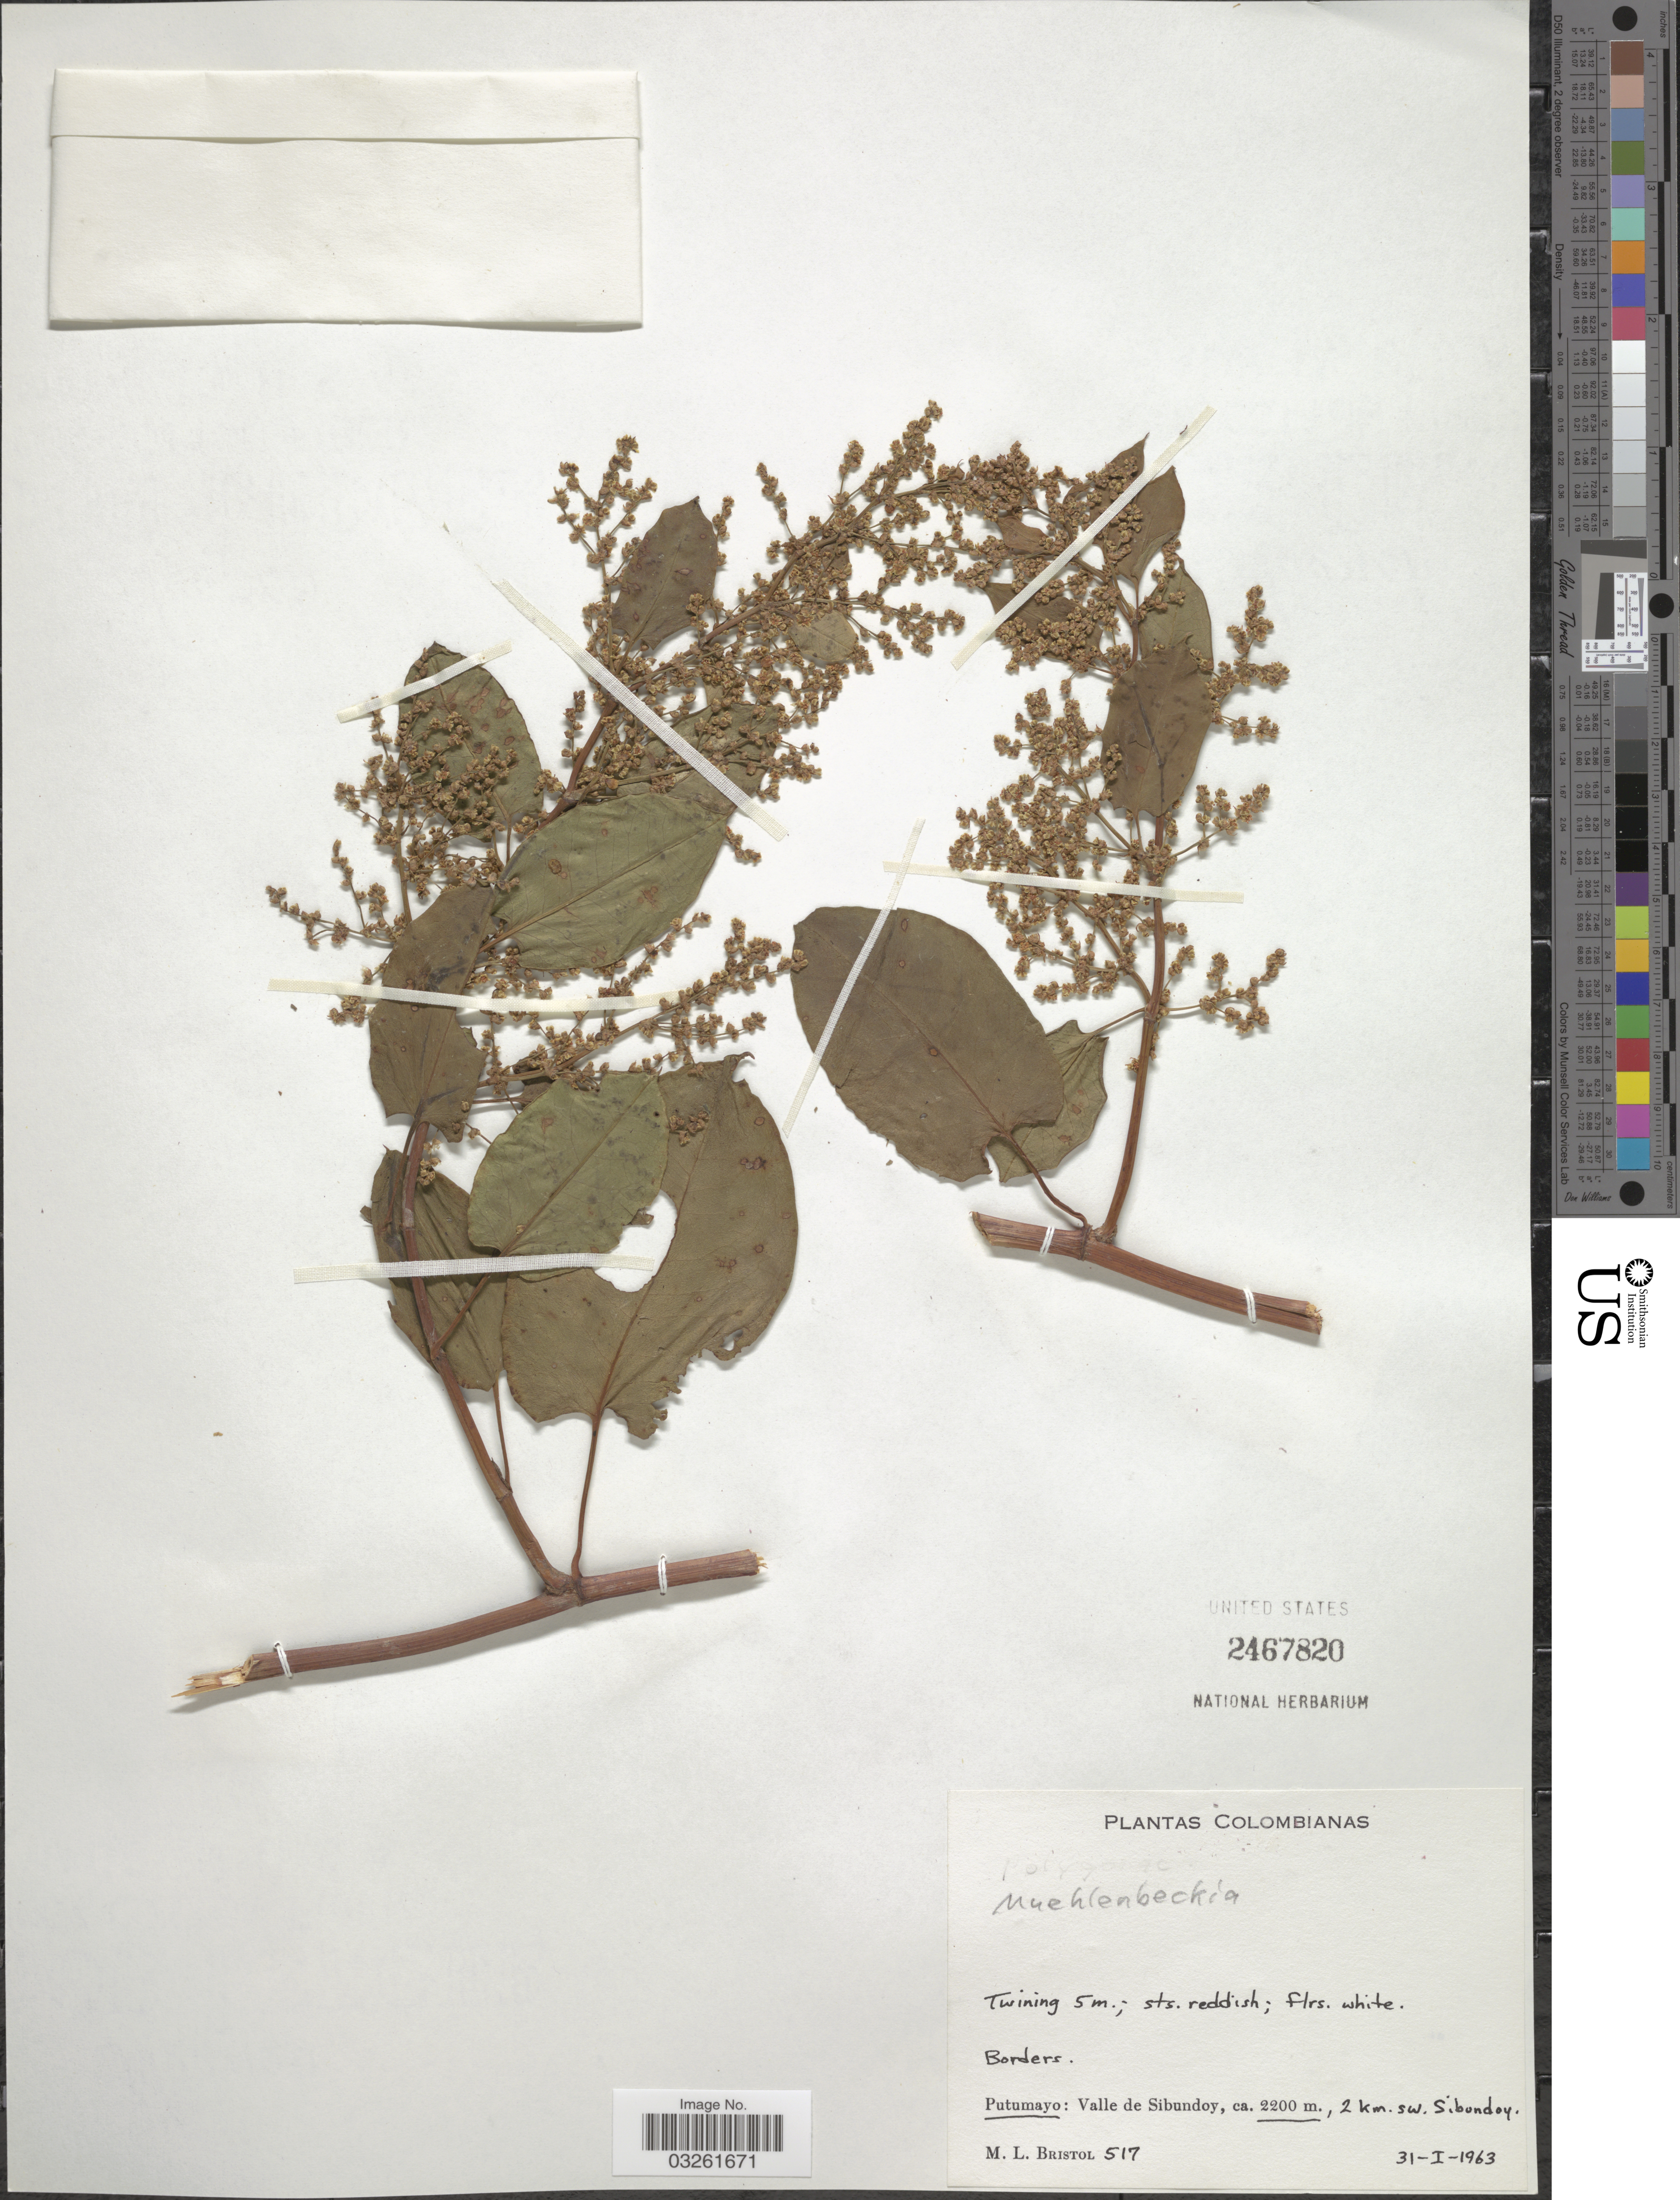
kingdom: Plantae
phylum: Tracheophyta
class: Magnoliopsida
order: Caryophyllales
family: Polygonaceae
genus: Muehlenbeckia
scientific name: Muehlenbeckia sp.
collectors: M. L. Bristol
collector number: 517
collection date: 1963-01-31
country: Colombia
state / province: Putumayo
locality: Valle de Sibundoy, 2 km. SW. Sibundoy.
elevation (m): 2200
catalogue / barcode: US 2467820